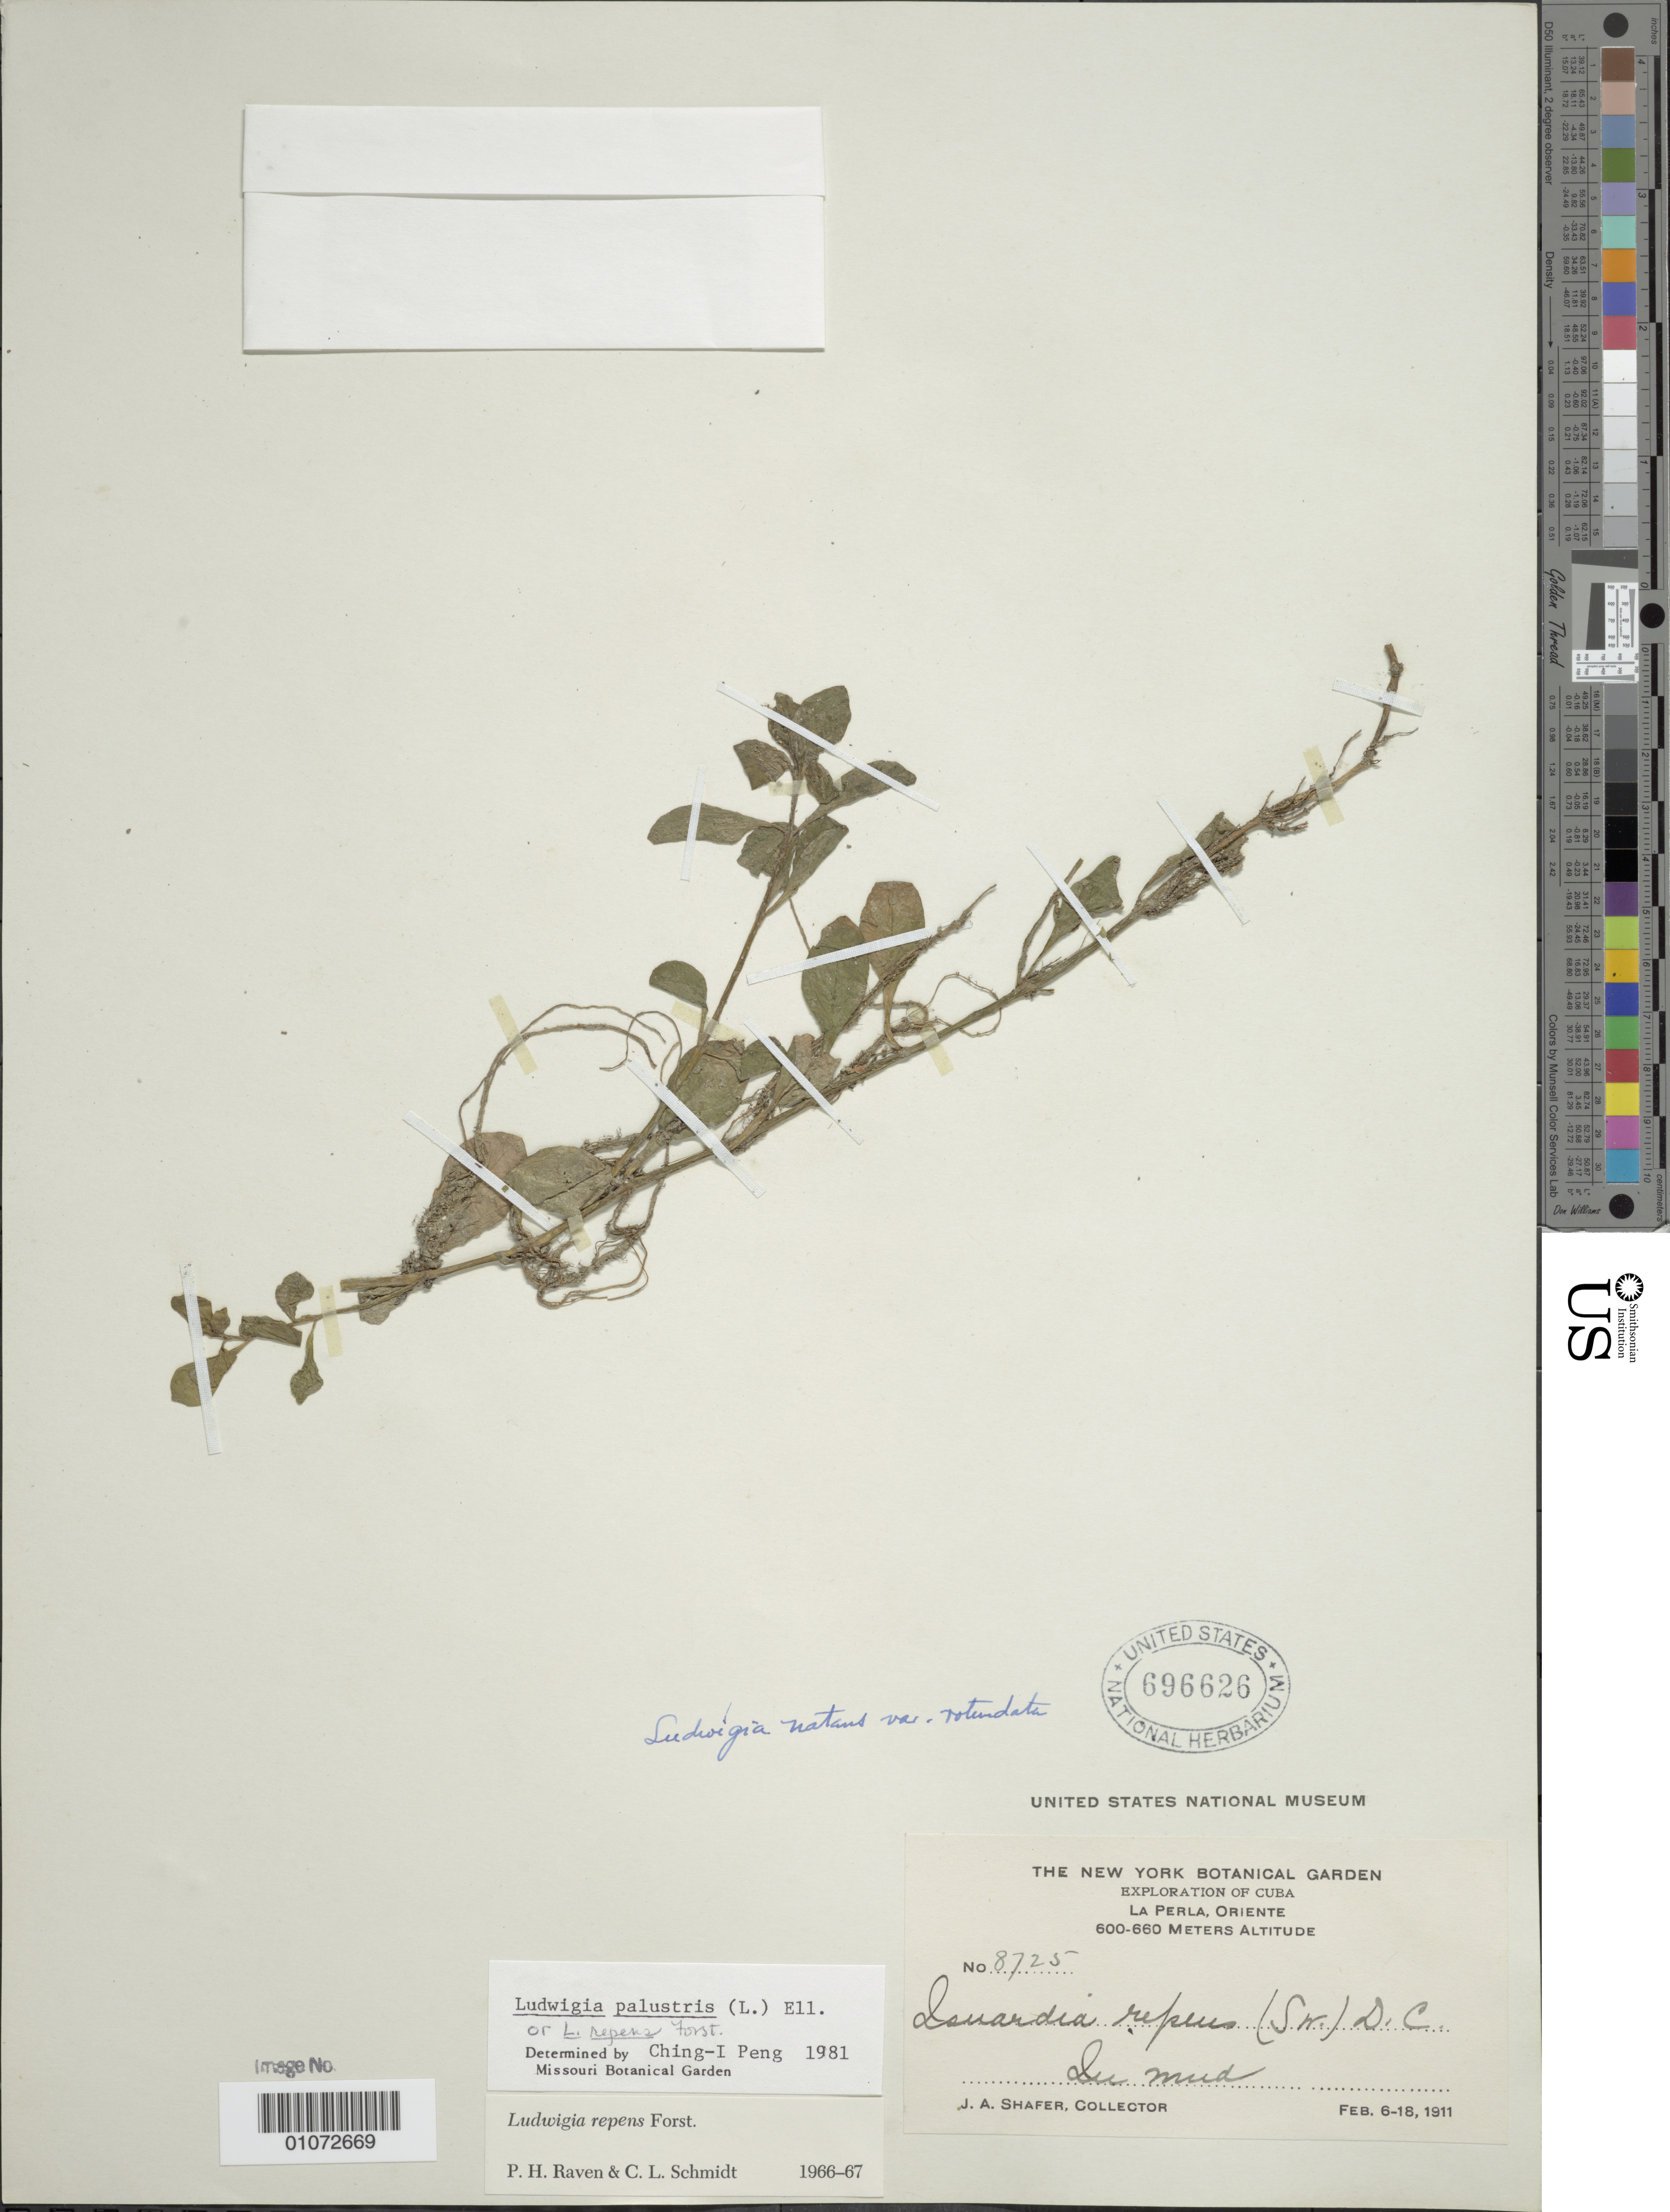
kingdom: Plantae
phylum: Tracheophyta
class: Magnoliopsida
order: Myrtales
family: Onagraceae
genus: Ludwigia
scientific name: Ludwigia palustris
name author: (L.) Elliott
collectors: J. A. Shafer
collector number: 8725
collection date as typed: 06 Feb 1911 to 18 Feb 1911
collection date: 1911-02-06/1911-02-18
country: Cuba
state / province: Oriente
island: Cuba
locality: La Perla In mud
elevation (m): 600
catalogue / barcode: US 696626